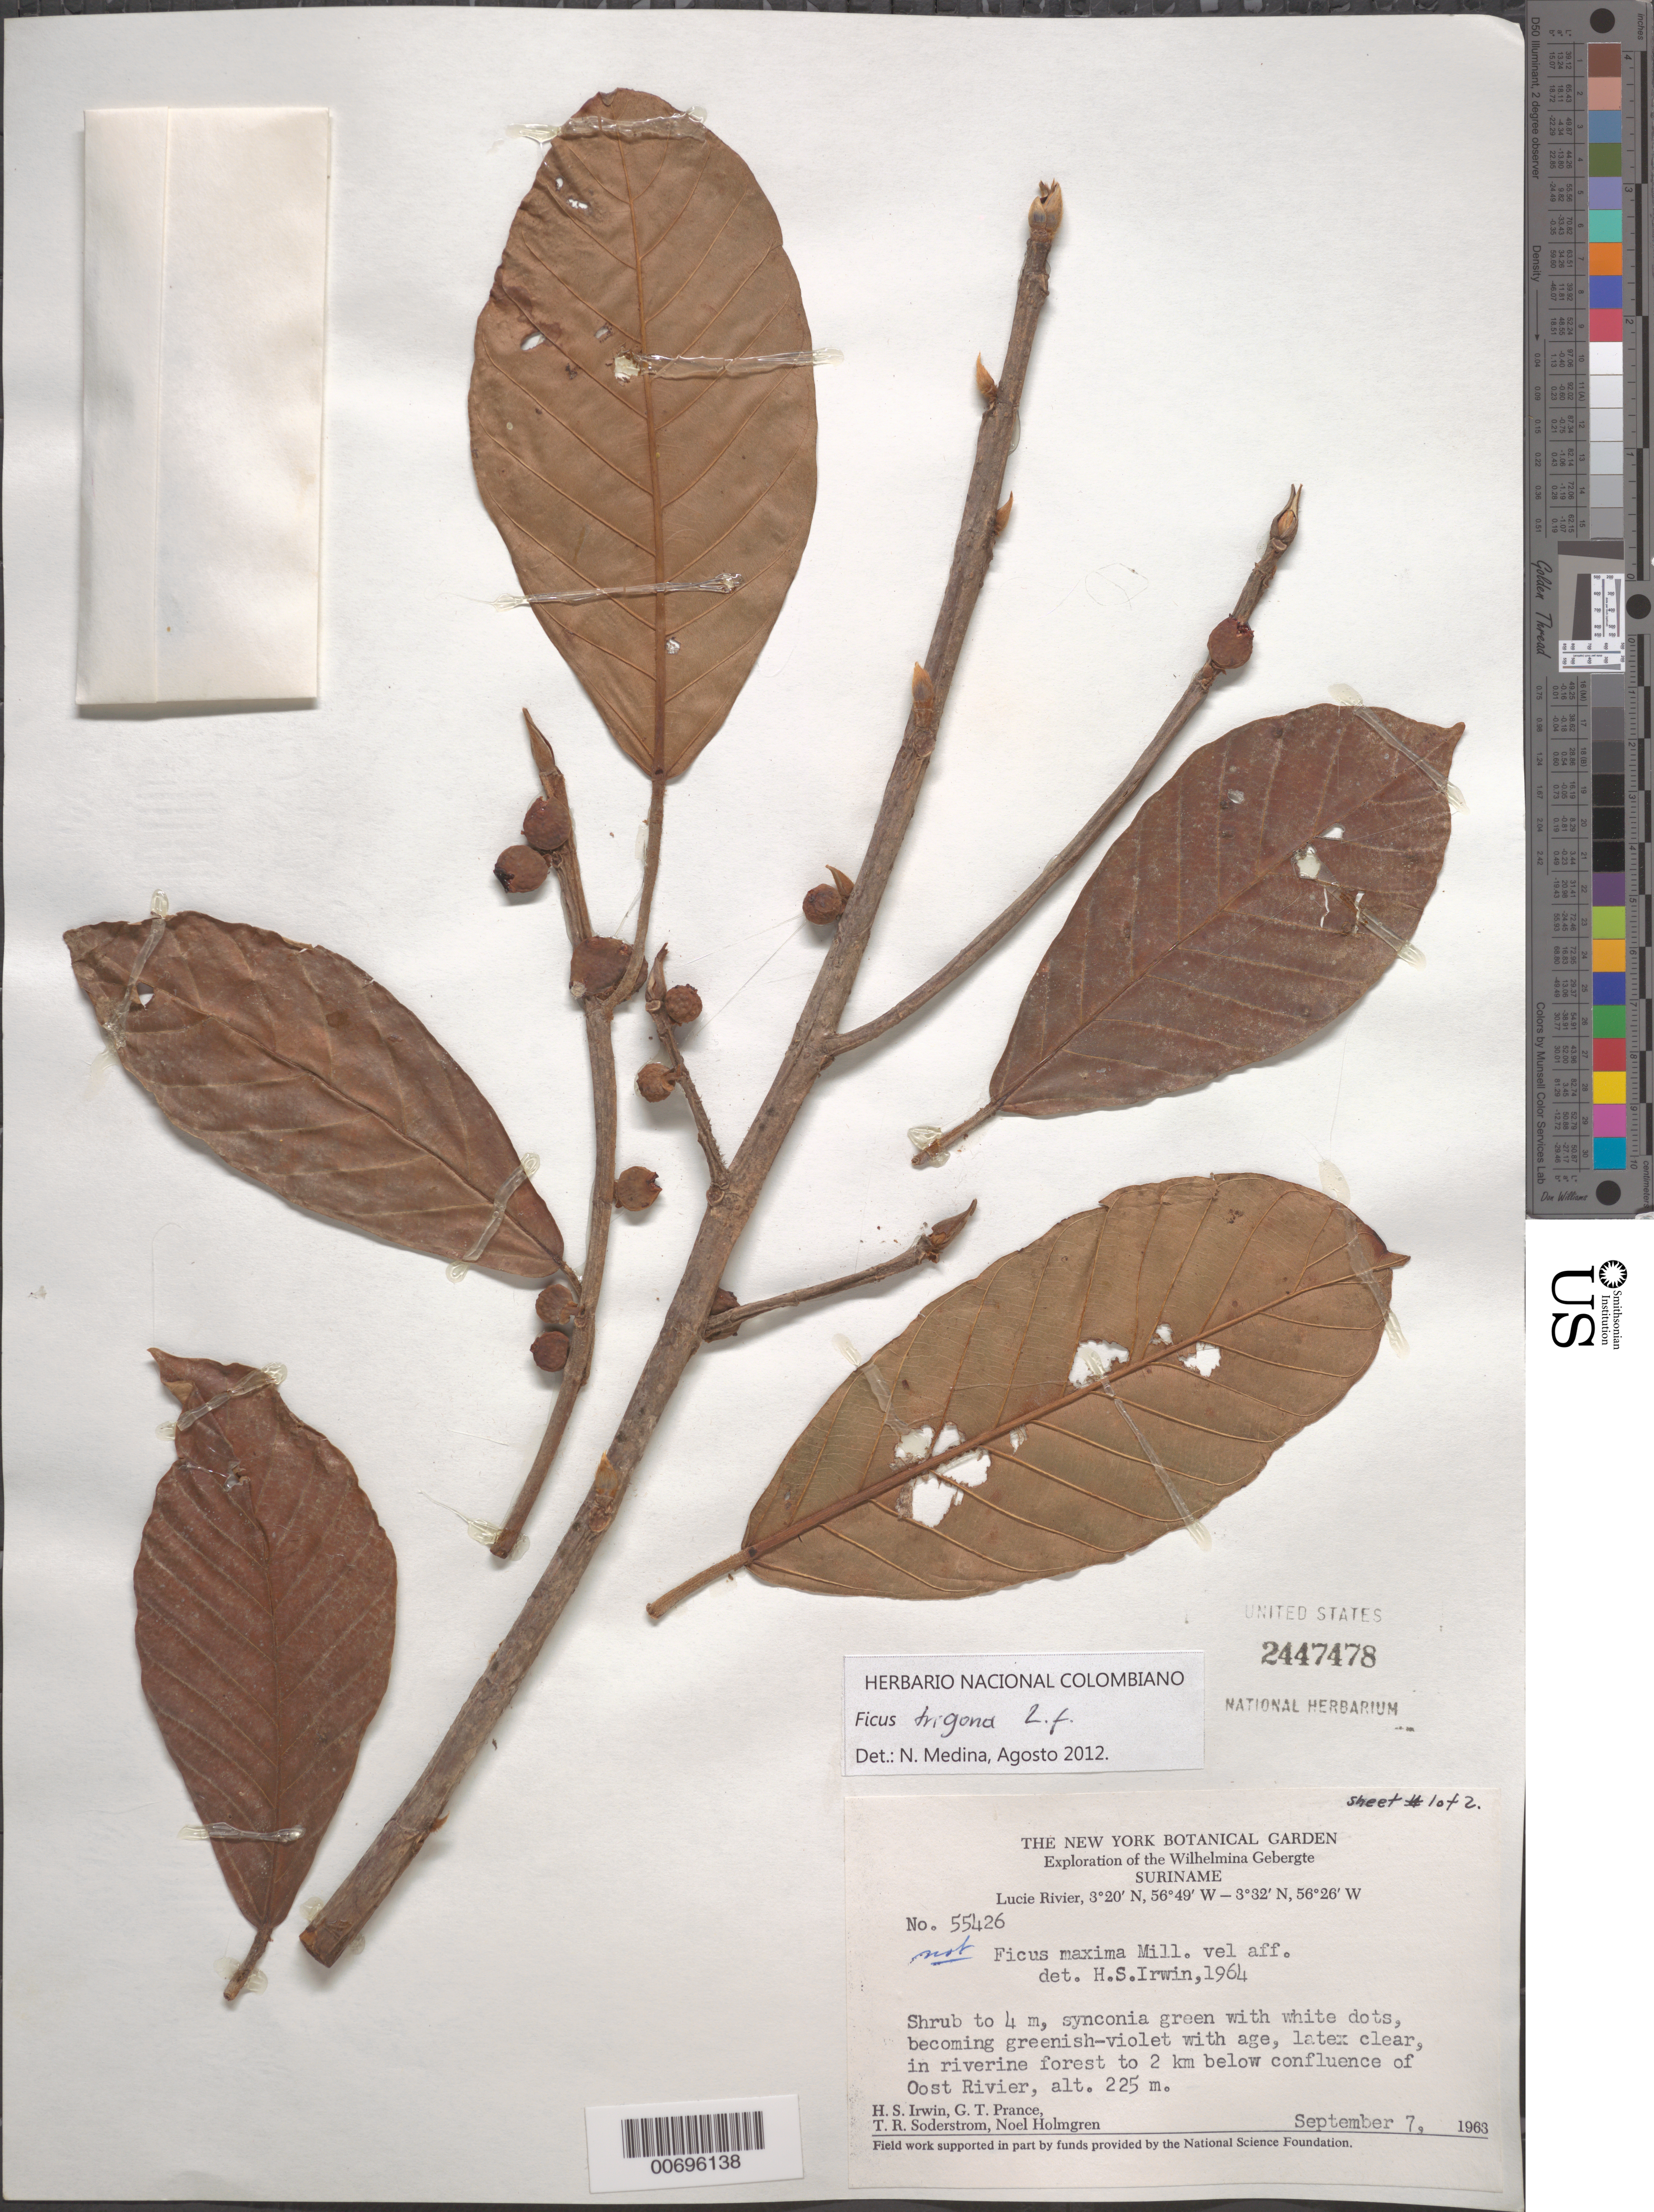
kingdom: Plantae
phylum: Tracheophyta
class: Magnoliopsida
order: Rosales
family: Moraceae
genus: Ficus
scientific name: Ficus trigona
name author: L. f.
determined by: Medina, N.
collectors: H. Irwin, G. T. Prance, T. R. Soderstrom & N. H. Holmgren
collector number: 55426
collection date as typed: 7-Sep-63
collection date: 1963-09-07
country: Suriname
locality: Lucie R., 1.5 km N of, 3 km W of Oost R., Wilhelmina Gebergte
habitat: Riverine forest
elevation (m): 225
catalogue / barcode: US 2447478